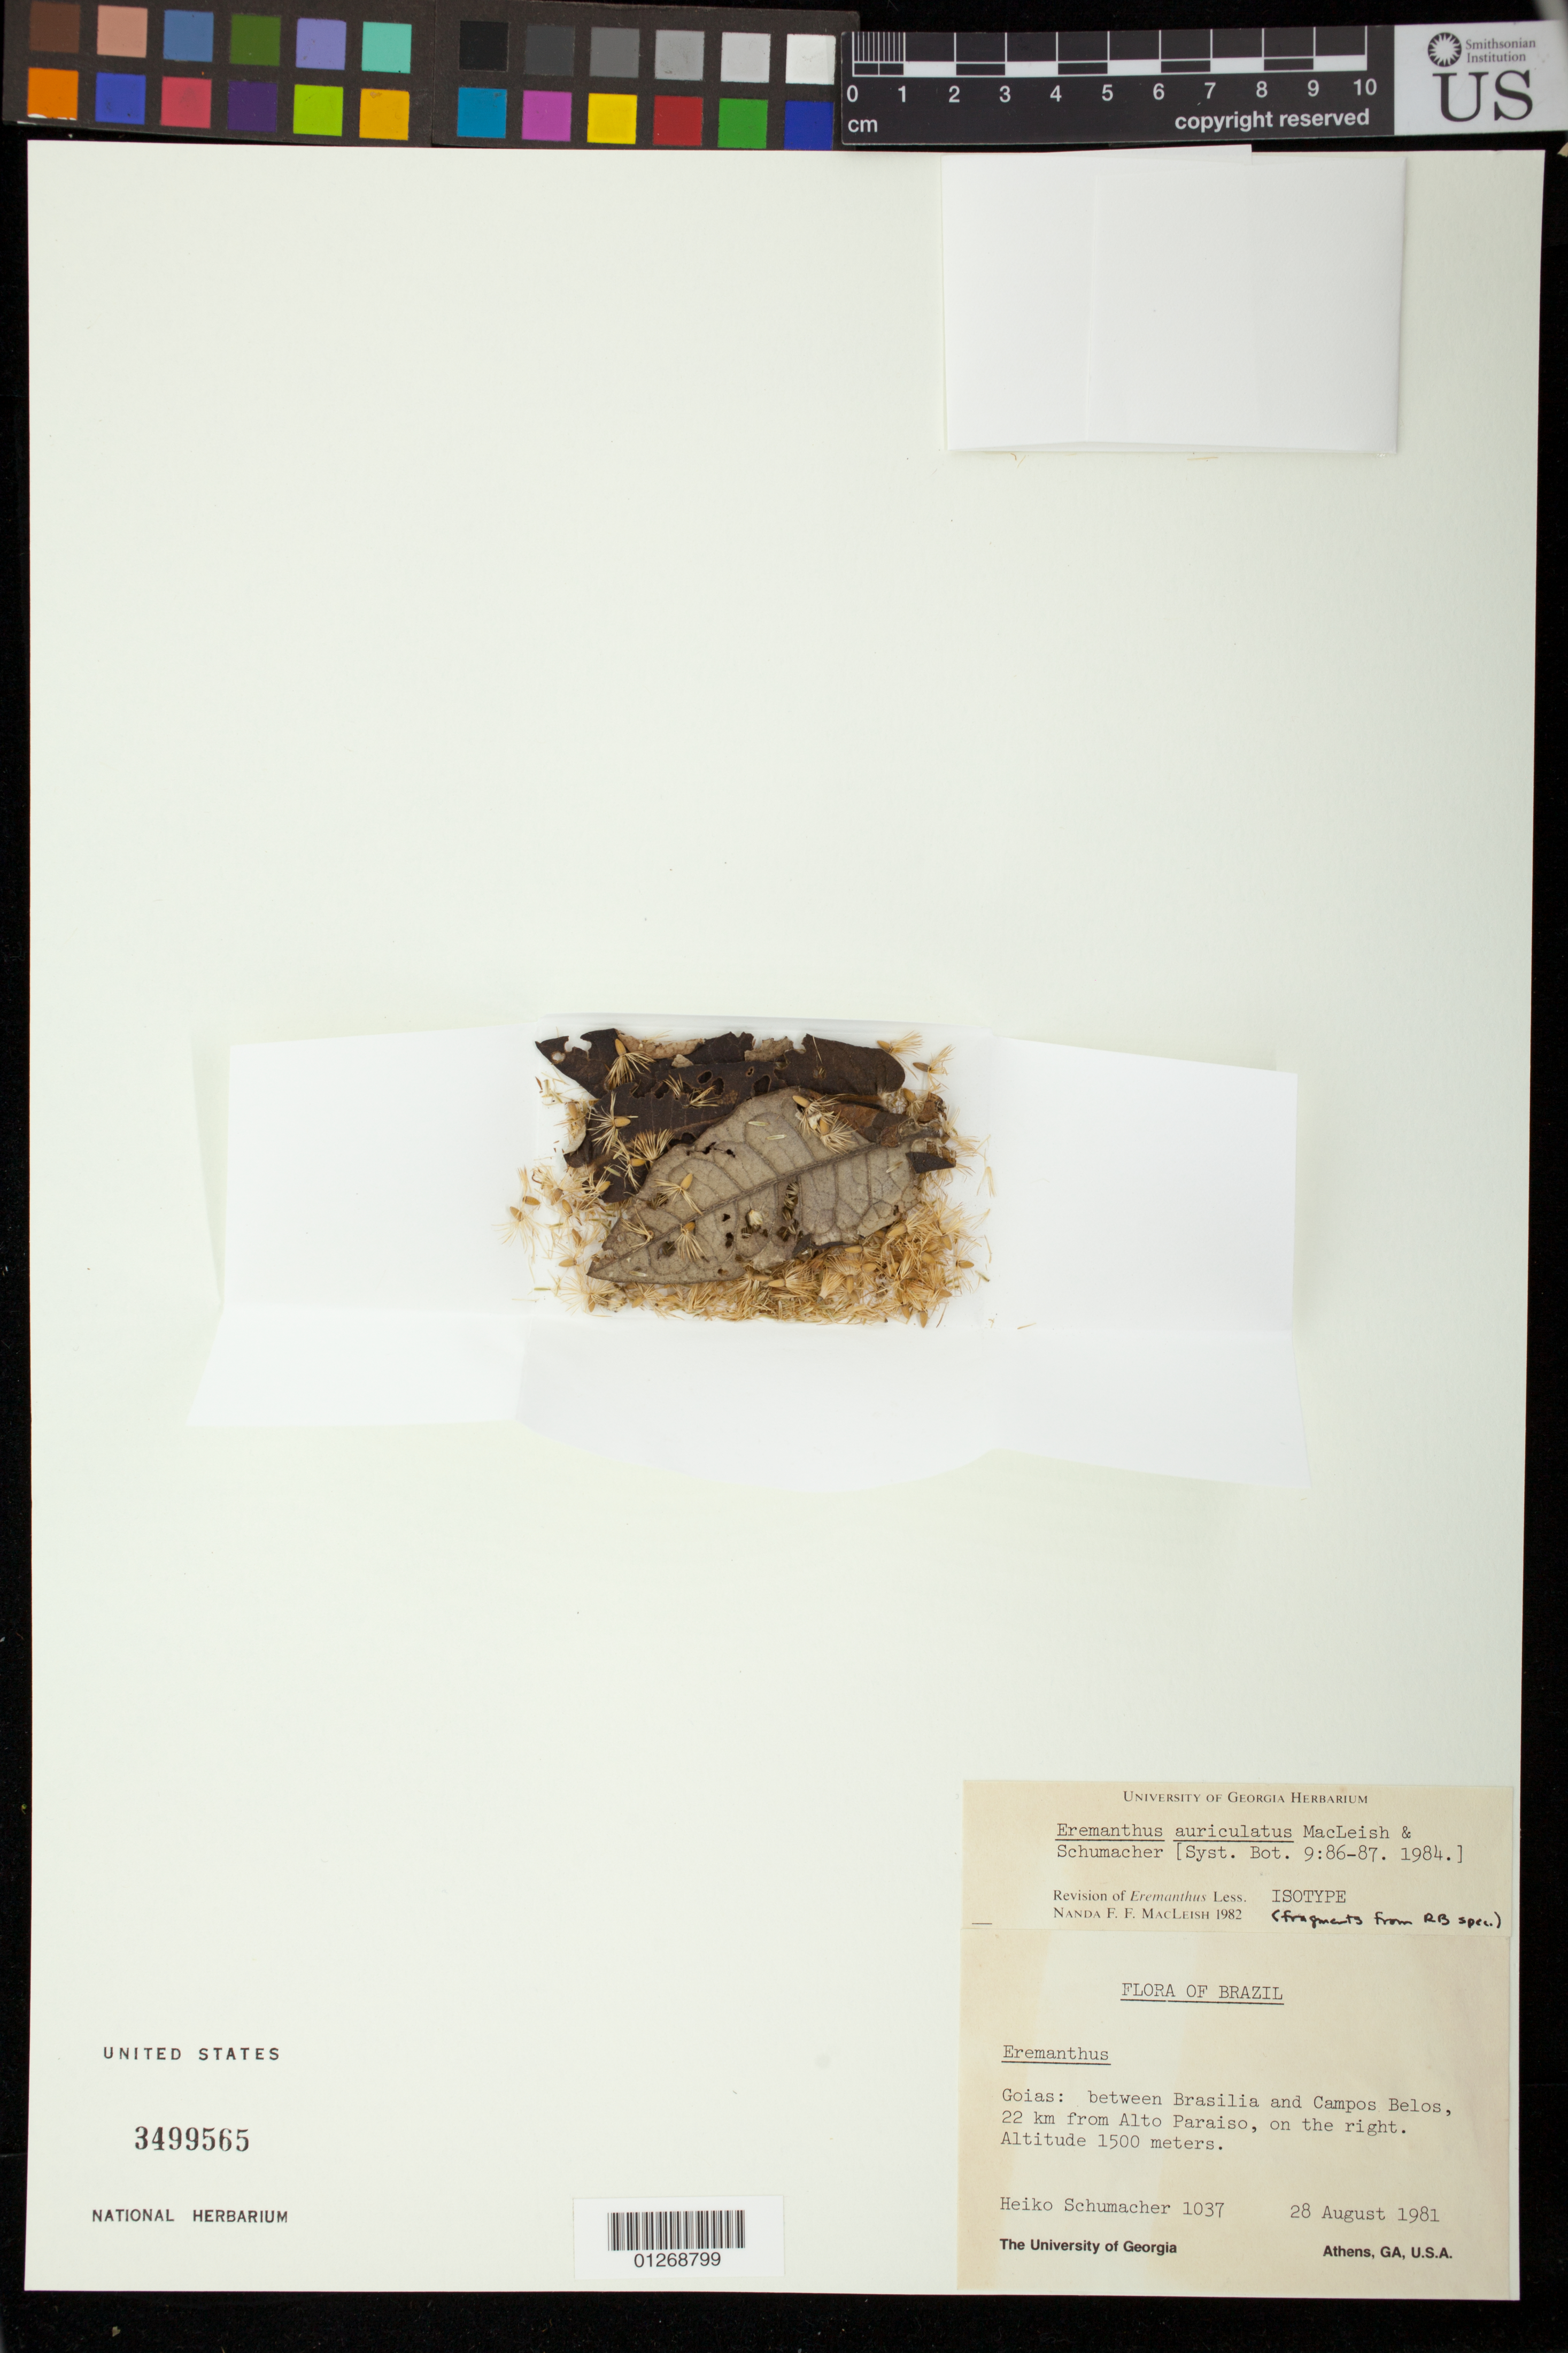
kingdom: Plantae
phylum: Tracheophyta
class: Magnoliopsida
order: Asterales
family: Asteraceae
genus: Eremanthus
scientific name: Eremanthus auriculatus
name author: MacLeish & H. Schumach.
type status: Isotype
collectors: H. Schumacher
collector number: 1037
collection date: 1981-08-28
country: Brazil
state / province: Goias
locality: Goias: between Brasilia and Campos Belos, 22 km from Alto Paraiso, on the right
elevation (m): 1500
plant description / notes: Fragmentary material of type specimen ex herb. RB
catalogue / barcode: US 3499565